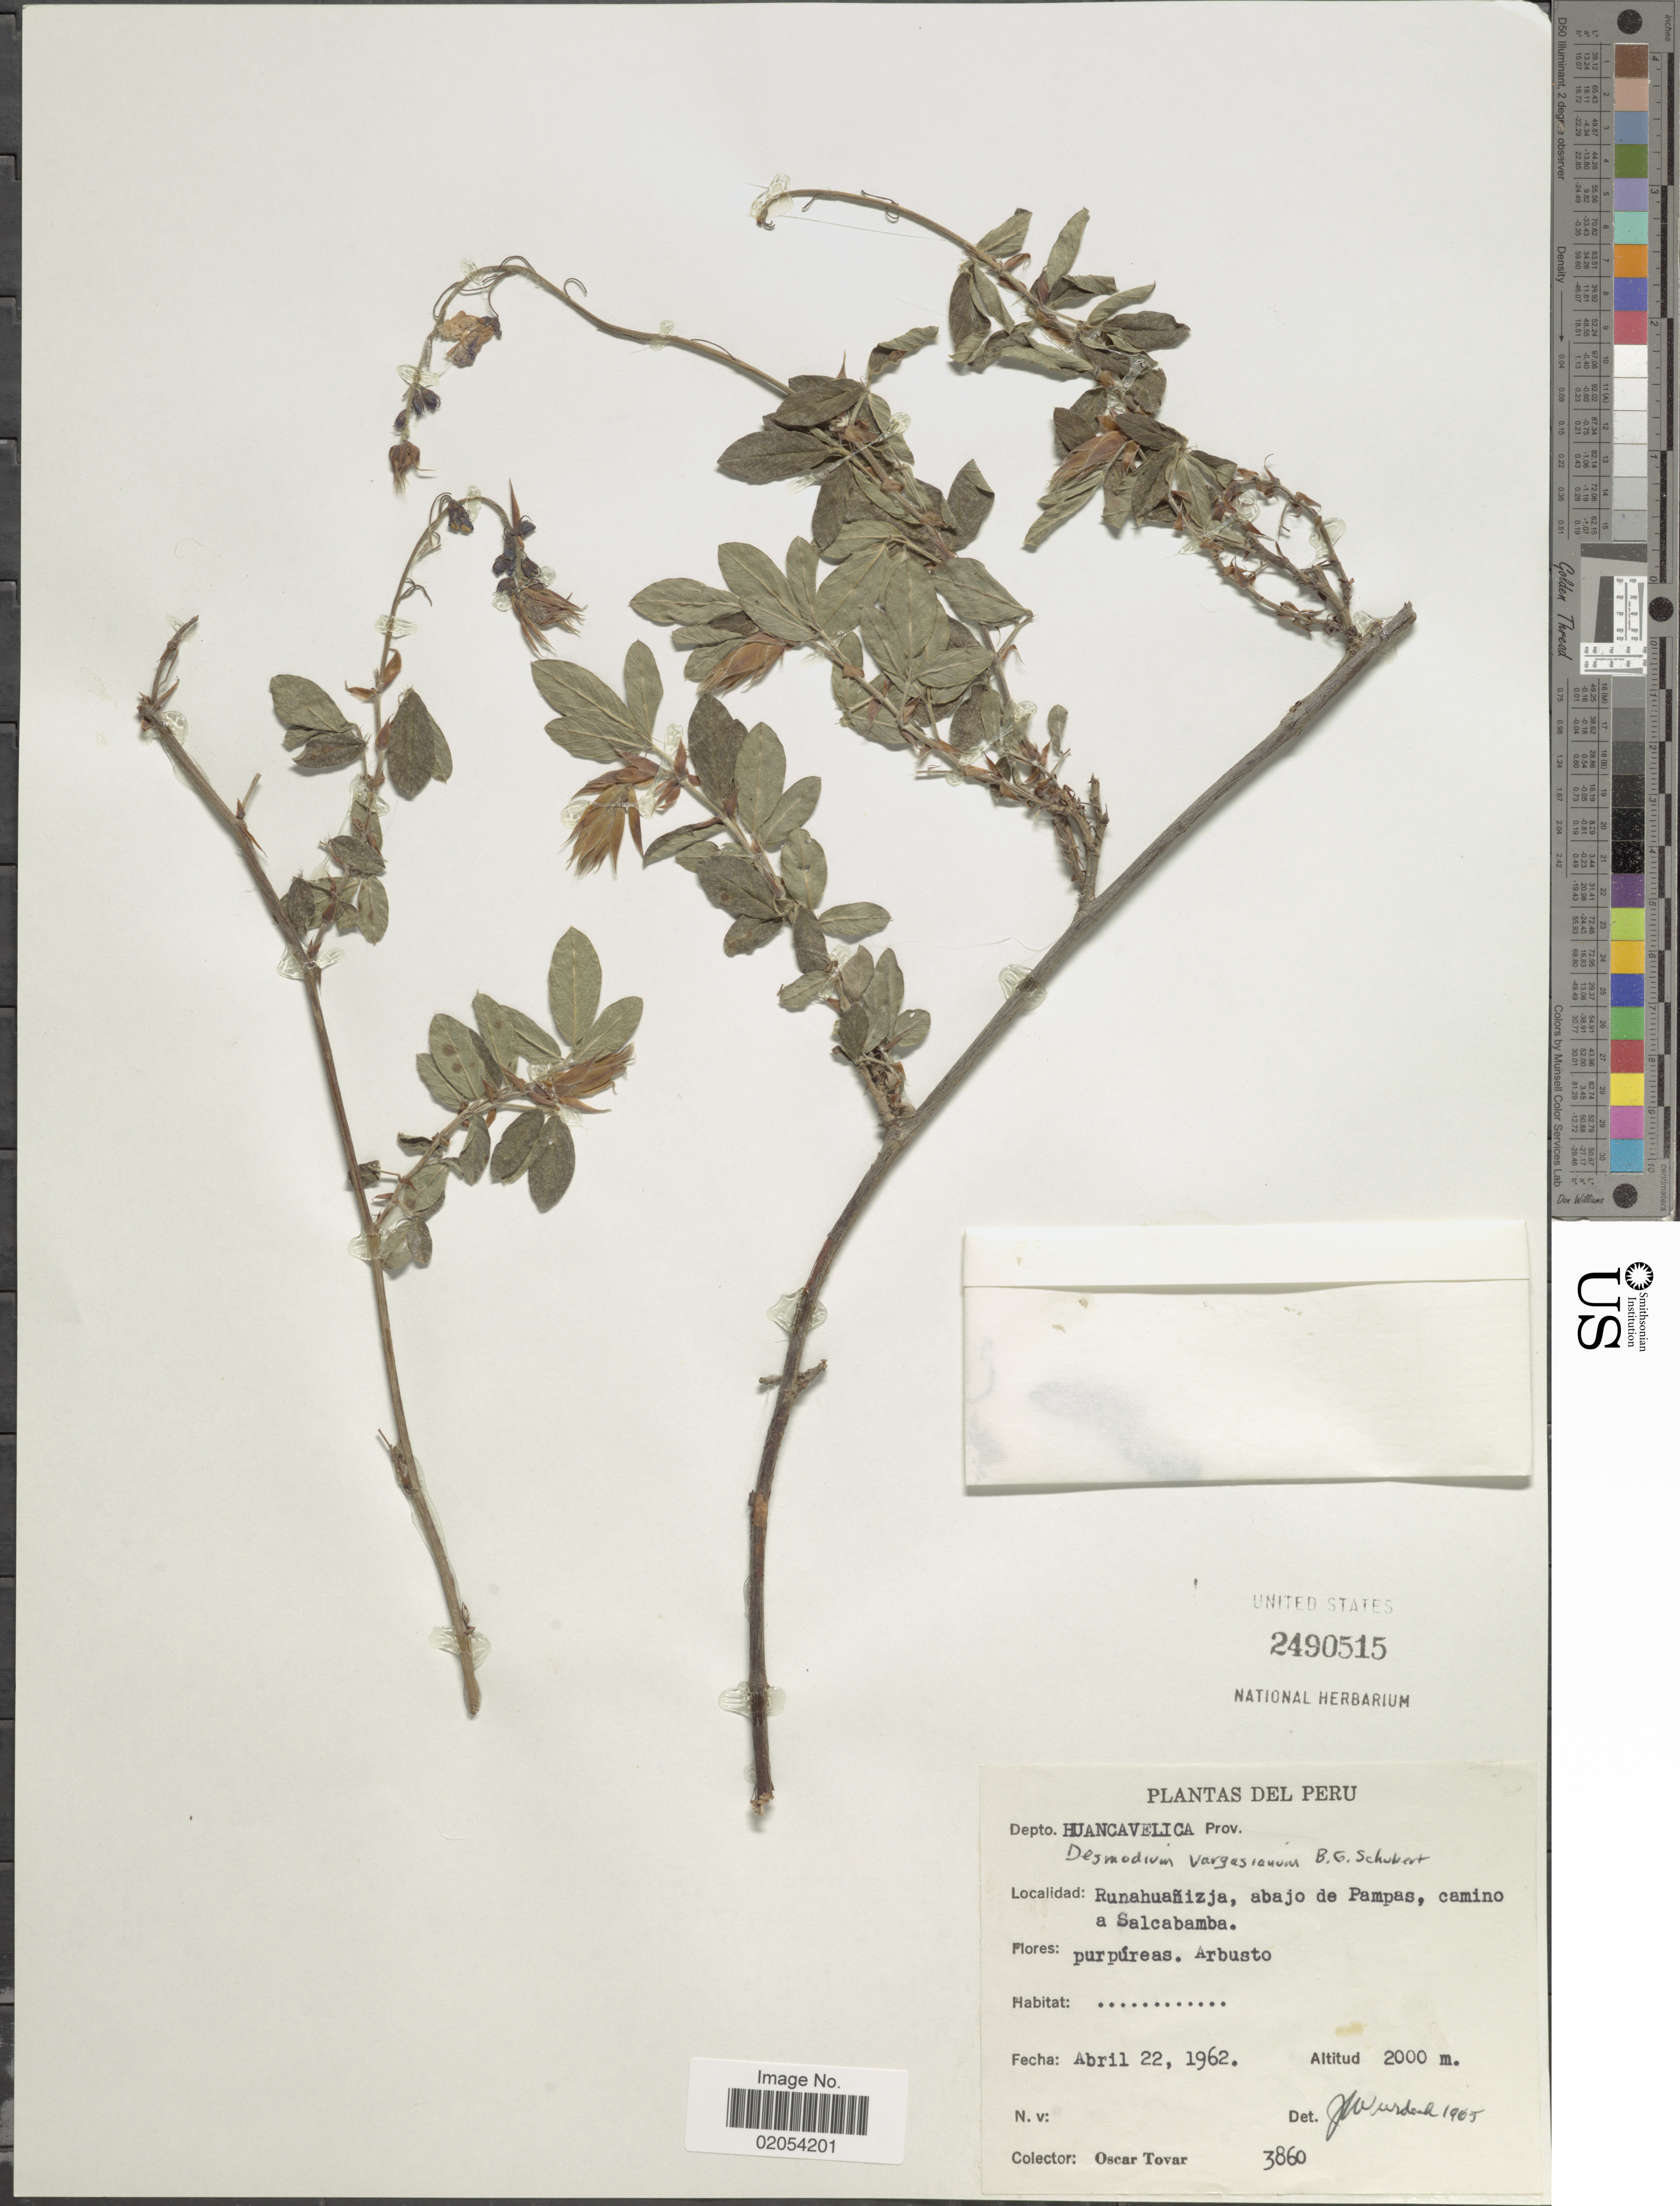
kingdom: Plantae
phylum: Tracheophyta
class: Magnoliopsida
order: Fabales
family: Fabaceae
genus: Desmodium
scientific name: Desmodium vargasianum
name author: B.G. Schub.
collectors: Ó. Tovar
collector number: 3860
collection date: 1962-04-22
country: Peru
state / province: Huancavelica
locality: Depto. Huancavelica Prov. Runahuanizja, abajo de Pampas, camino a Salcabamba.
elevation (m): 2000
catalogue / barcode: US 2490515